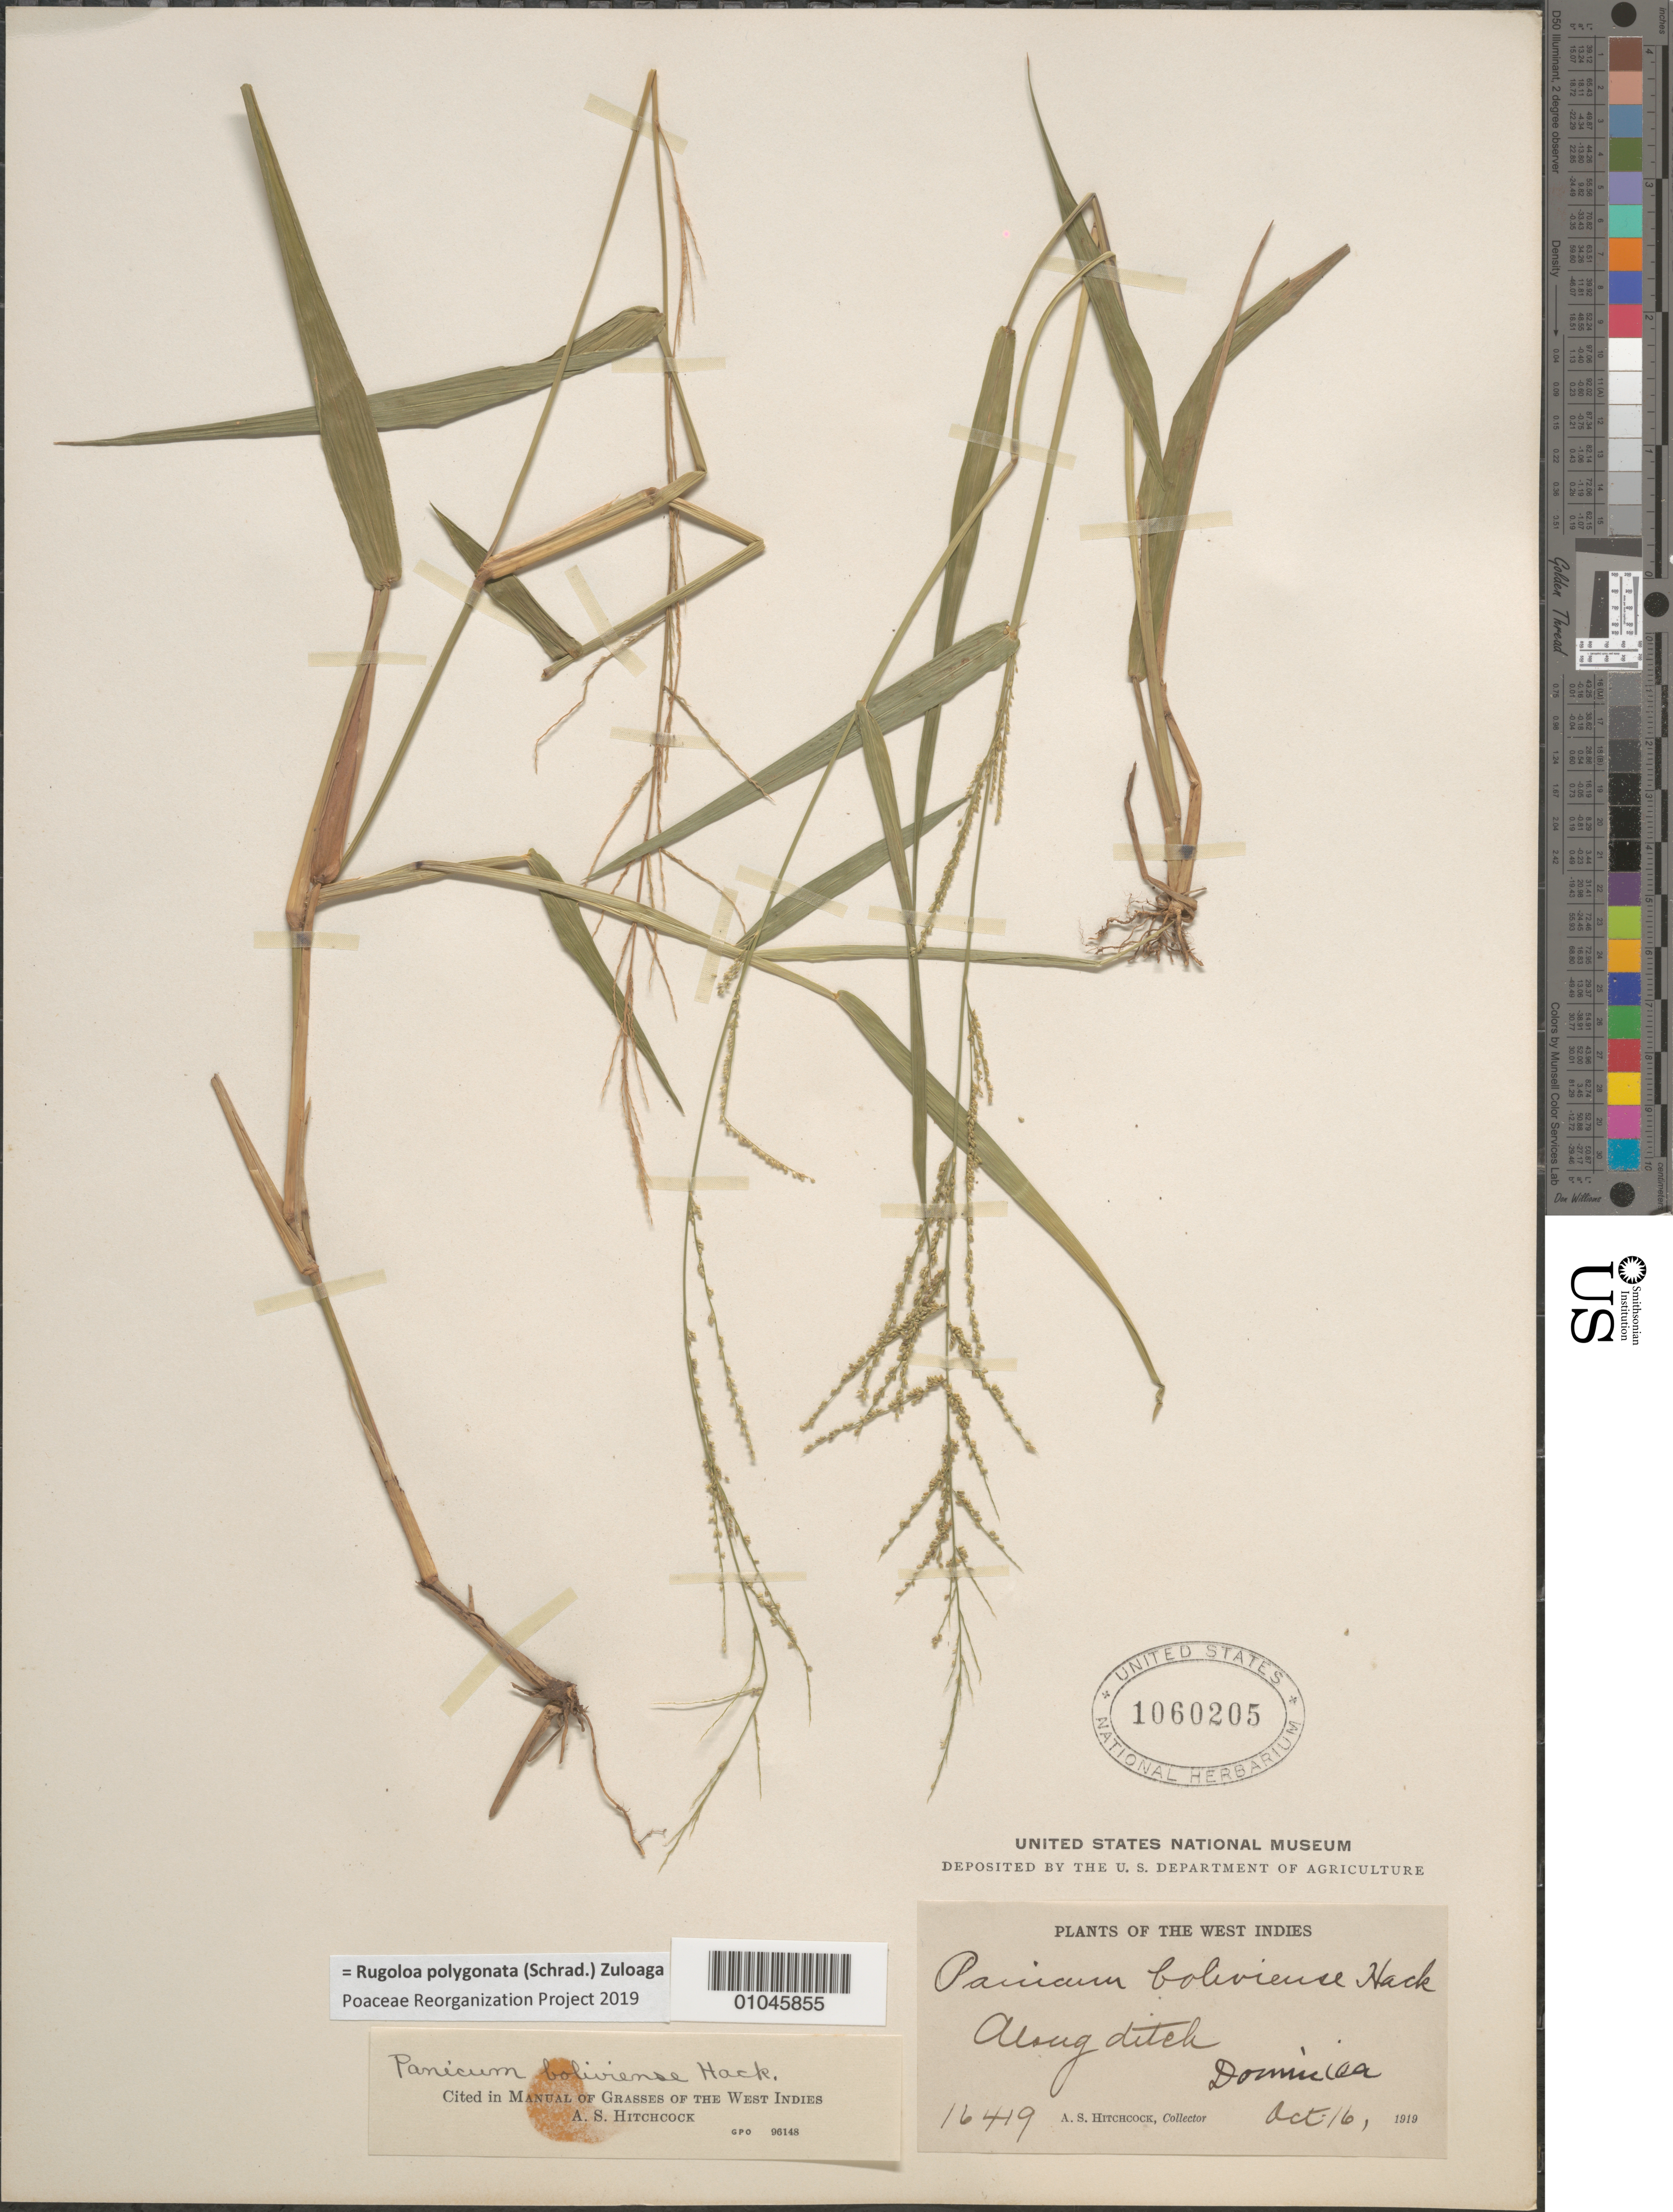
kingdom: Plantae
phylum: Tracheophyta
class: Liliopsida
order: Poales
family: Poaceae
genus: Panicum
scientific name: Panicum boliviense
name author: Hack.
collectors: A. S. Hitchcock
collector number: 16419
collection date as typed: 16 Oct 1919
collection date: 1919-10-16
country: Dominica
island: Dominica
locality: Along ditch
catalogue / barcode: US 1060205